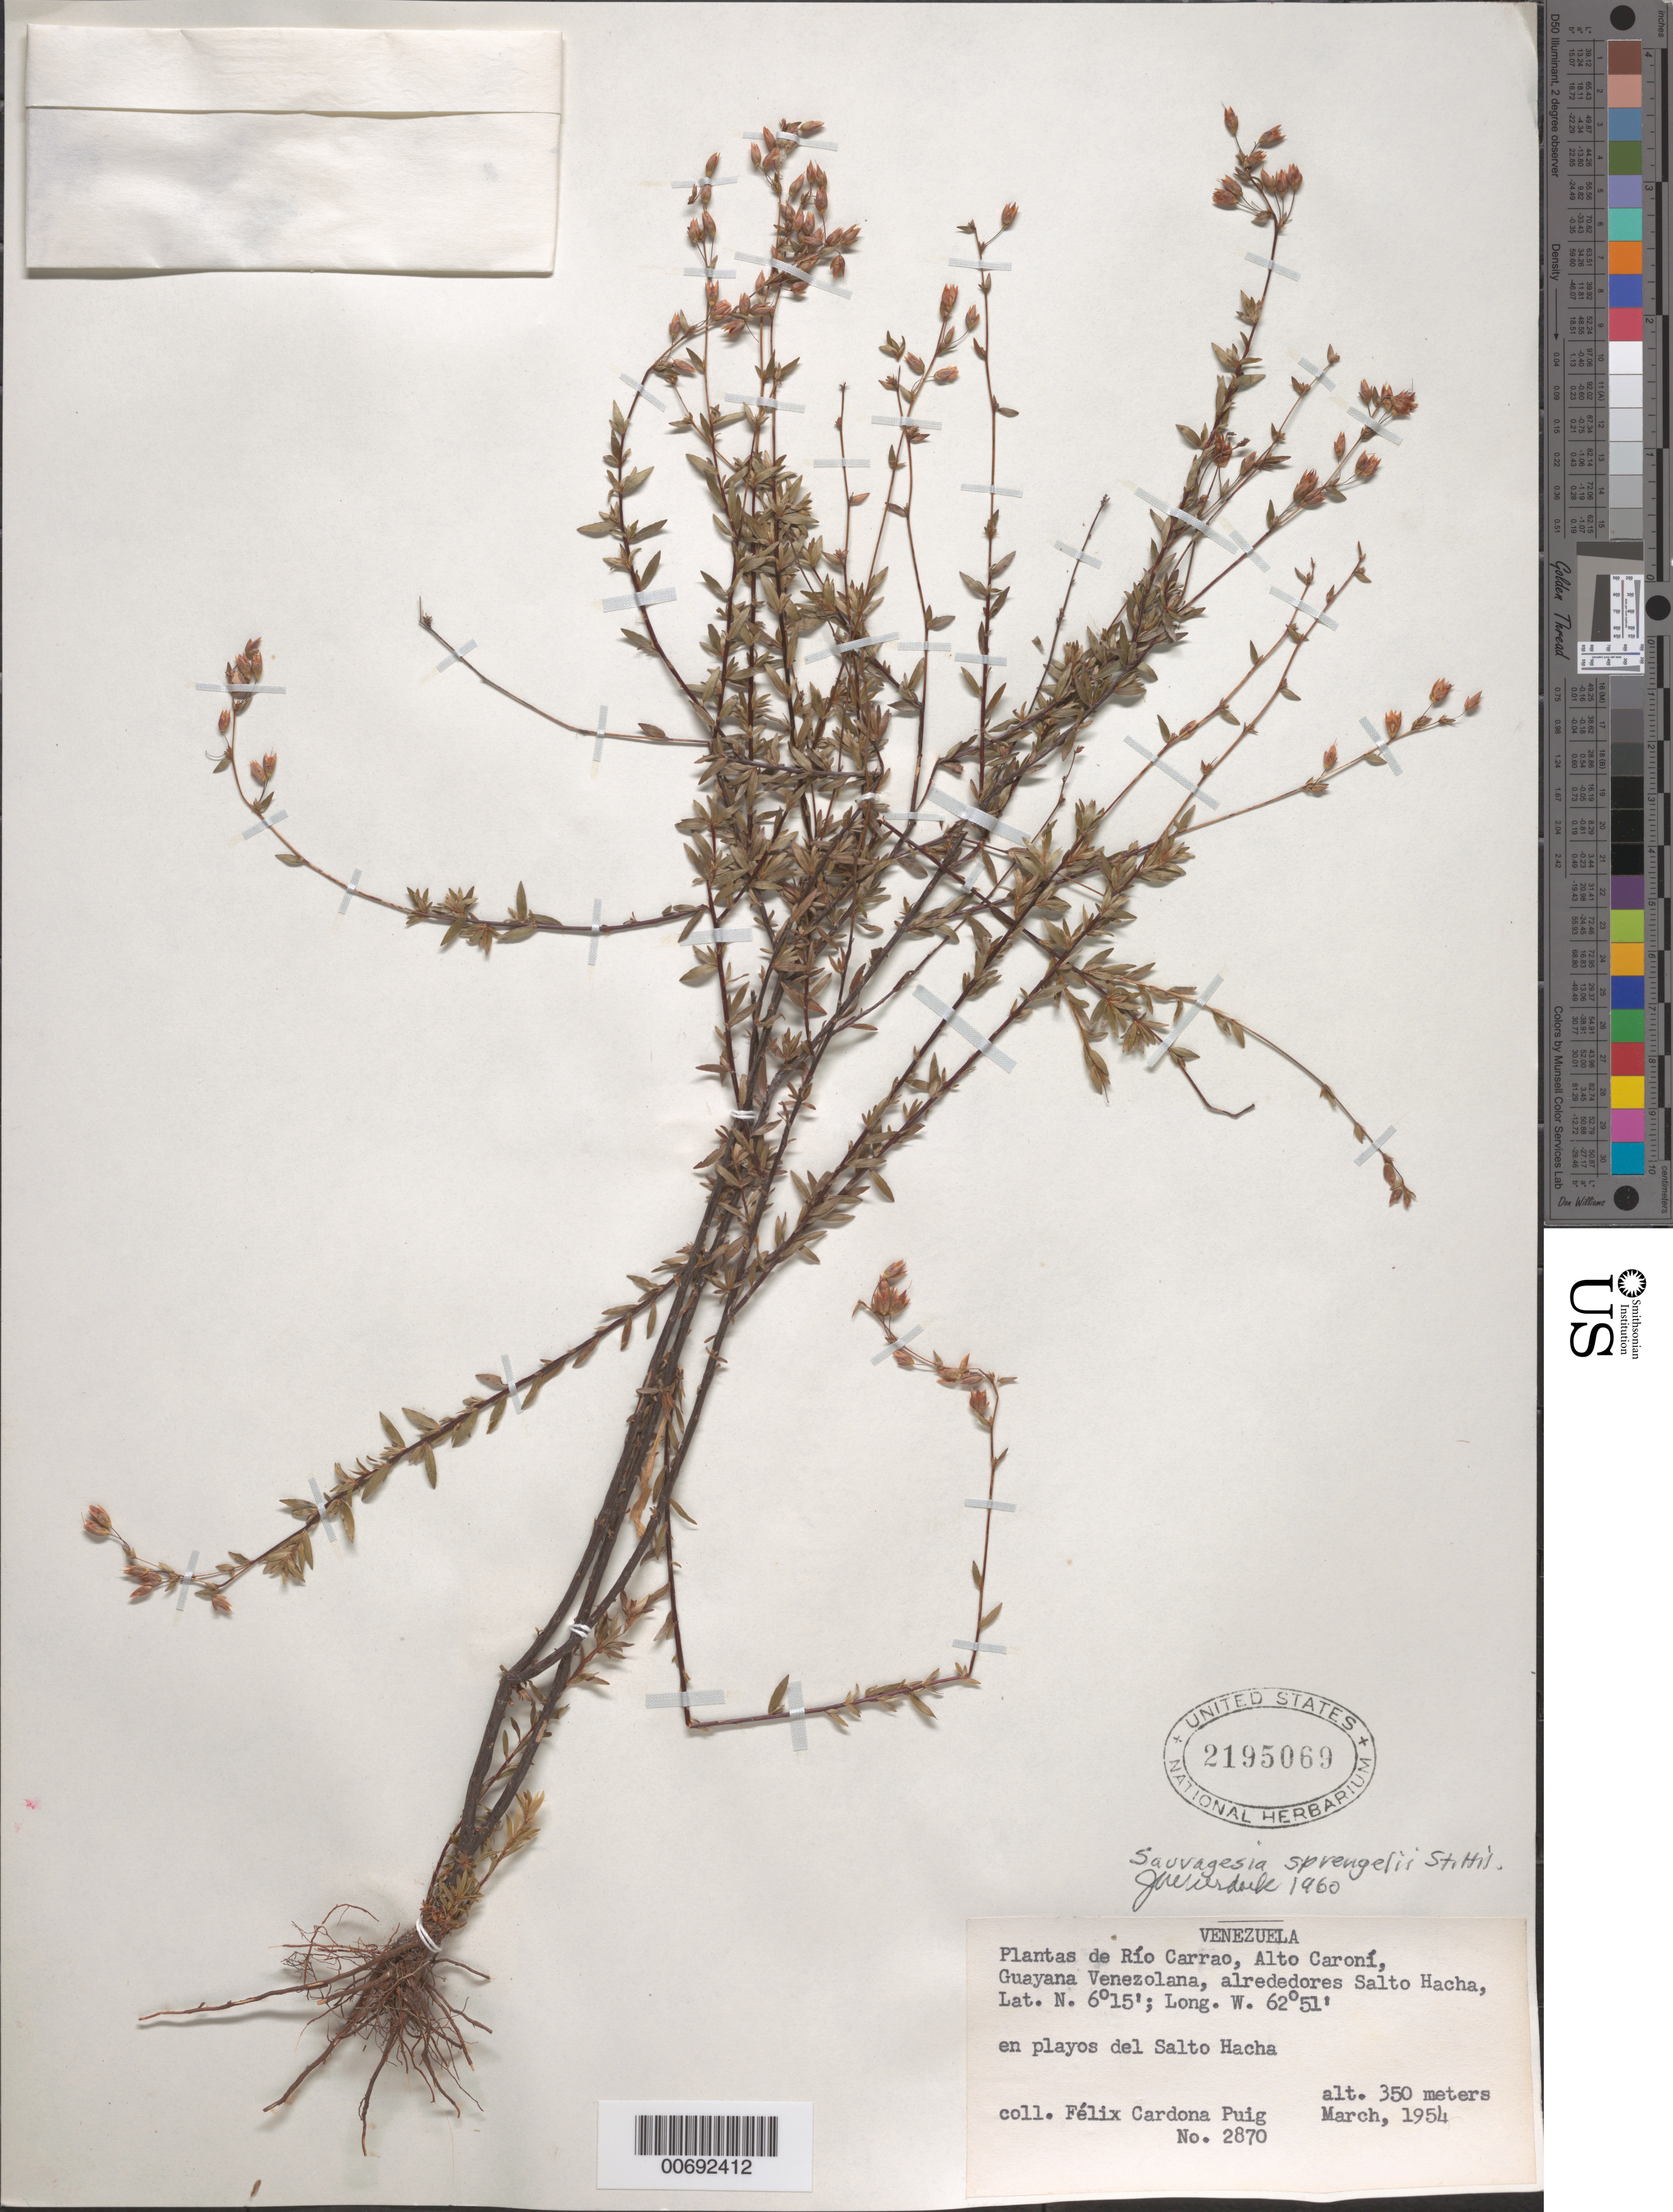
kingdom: Plantae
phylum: Tracheophyta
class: Magnoliopsida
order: Malpighiales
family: Ochnaceae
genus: Sauvagesia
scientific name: Sauvagesia sprengelii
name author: A. St.-Hil.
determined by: Wurdack, John J., (US), US (UNITED STATES)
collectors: F. Cardona Puig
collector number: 2870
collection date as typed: Mar-54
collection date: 1954-03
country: Venezuela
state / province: Bolívar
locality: Alto Río Caroni, Rio Carrao, Salto Hacha, Guayana Venezolana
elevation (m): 350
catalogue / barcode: US 2195069